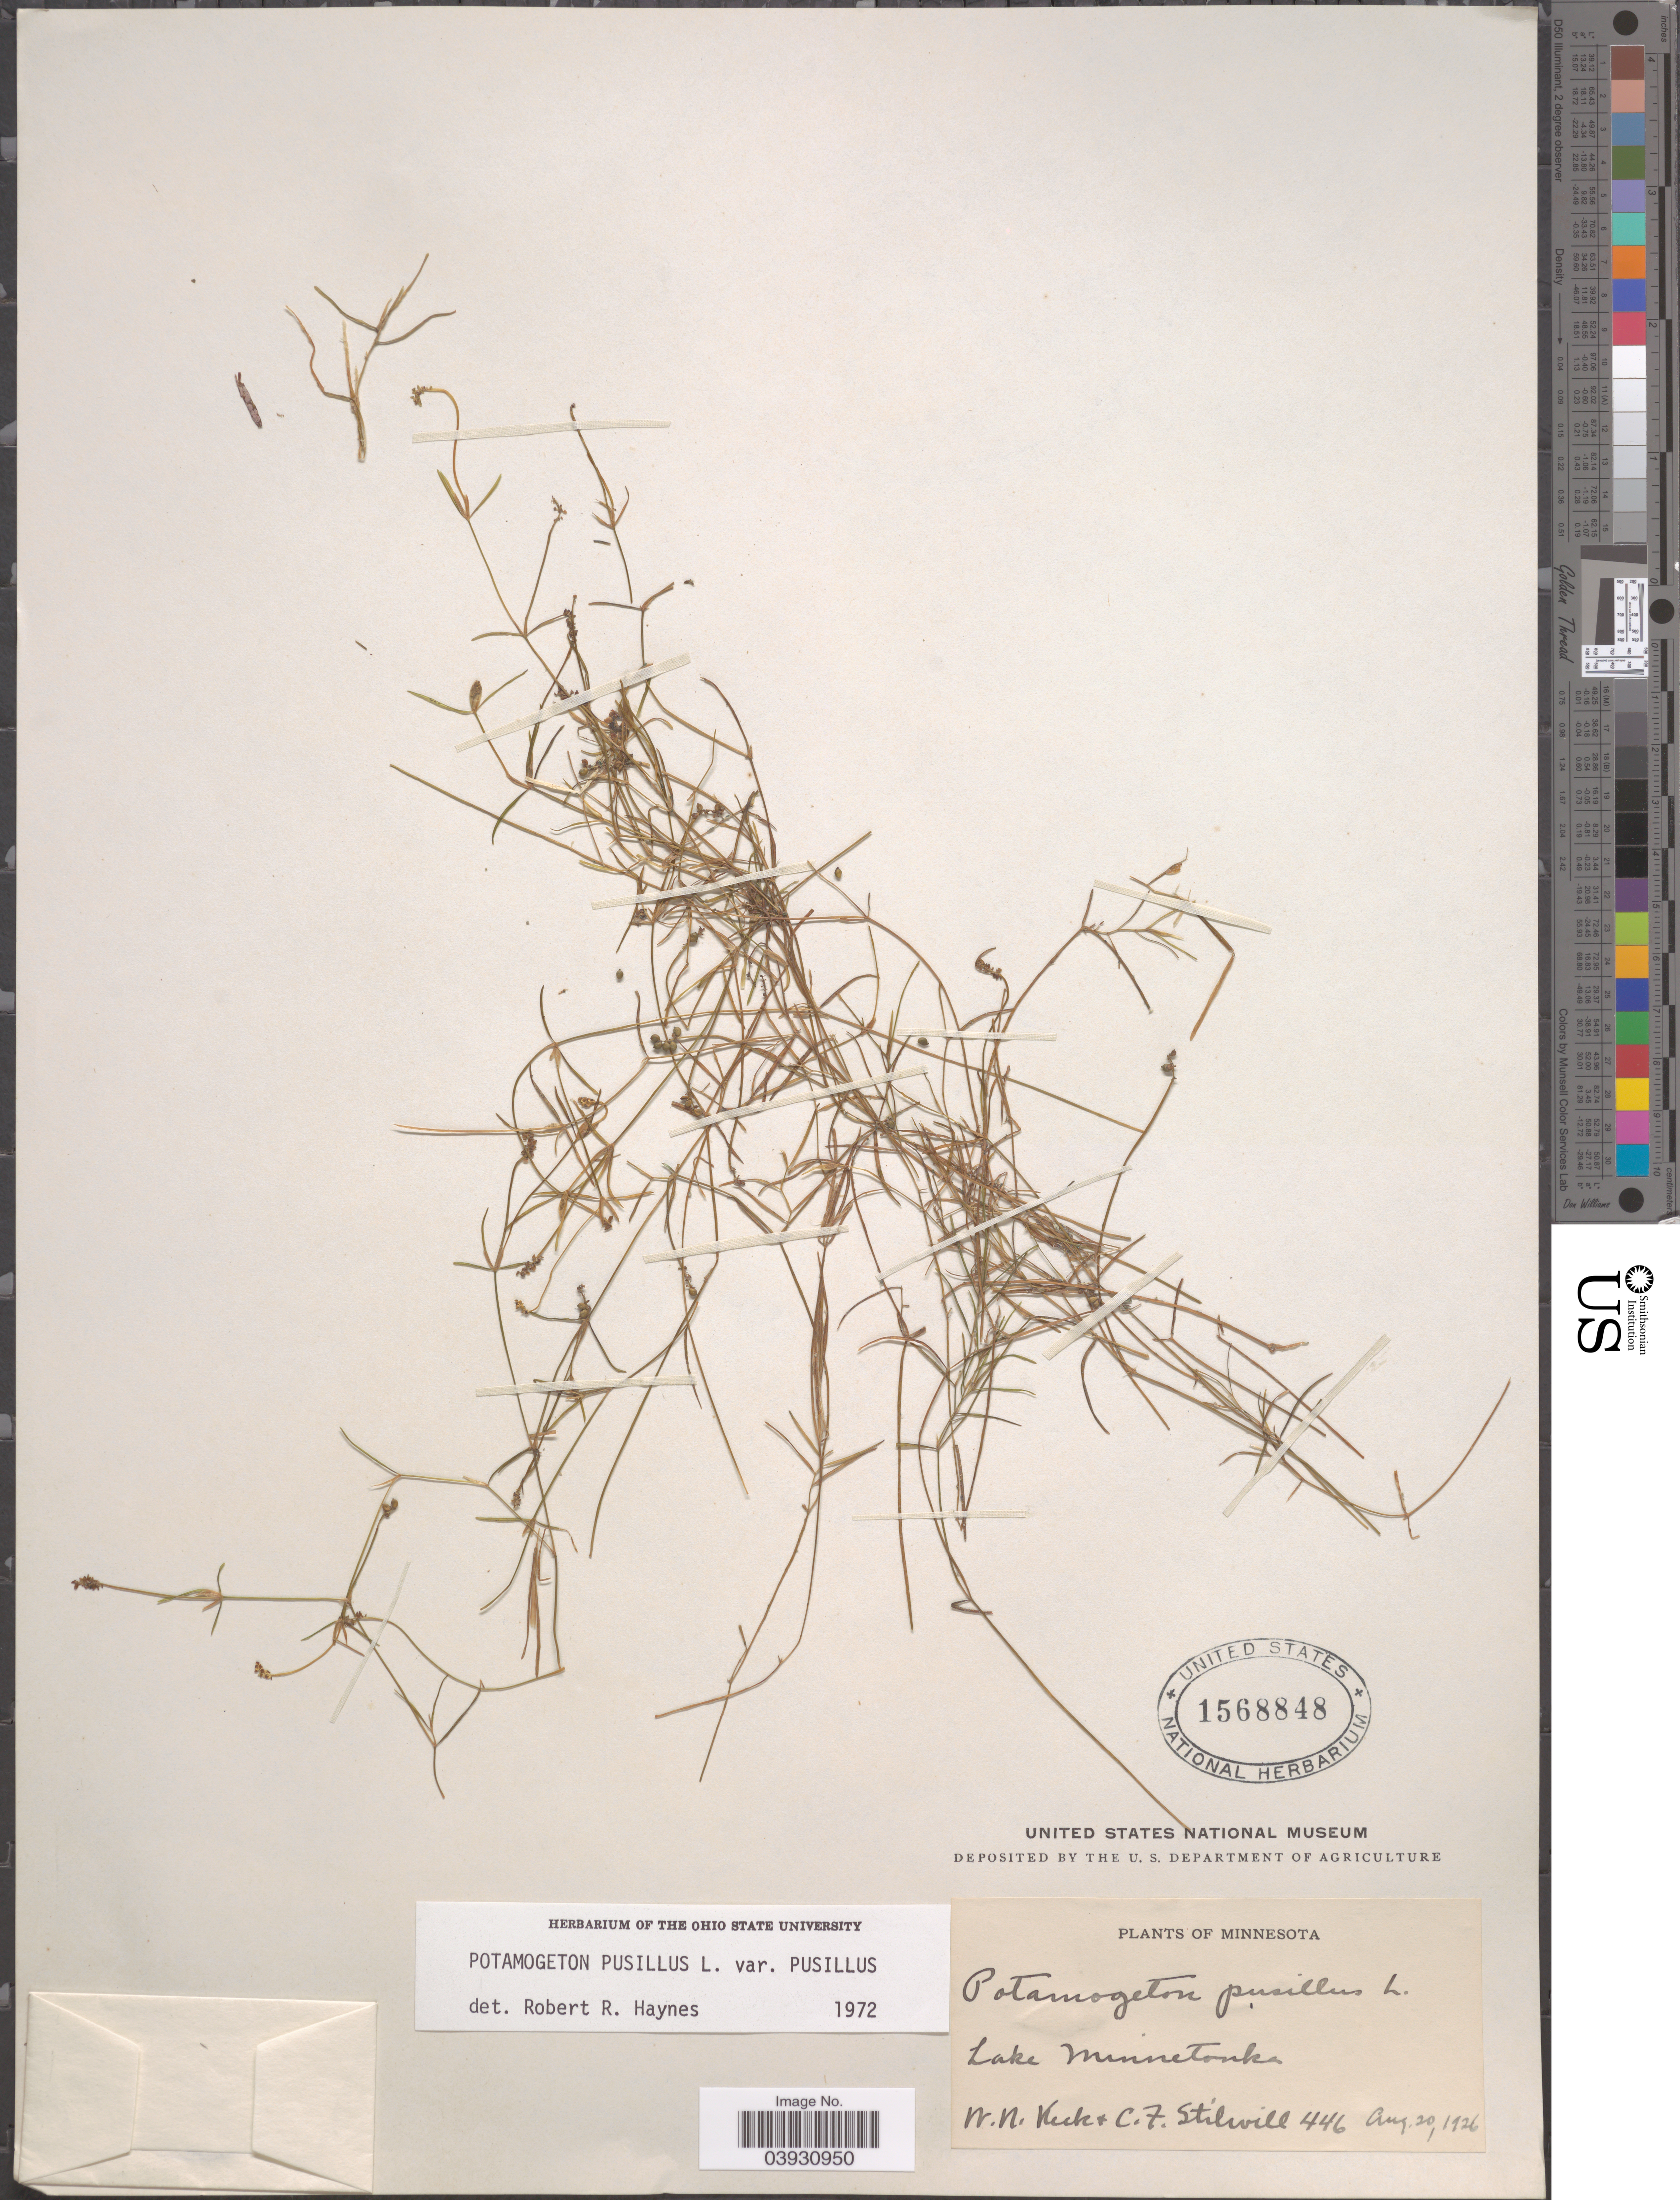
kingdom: Plantae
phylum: Tracheophyta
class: Liliopsida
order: Alismatales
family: Potamogetonaceae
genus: Potamogeton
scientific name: Potamogeton pusillus var. pusillus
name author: L.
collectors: W. Keck & C. Stillwill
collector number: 446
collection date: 1926-08-20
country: United States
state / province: Minnesota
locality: Lake Minnetonka.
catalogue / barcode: US 1568848